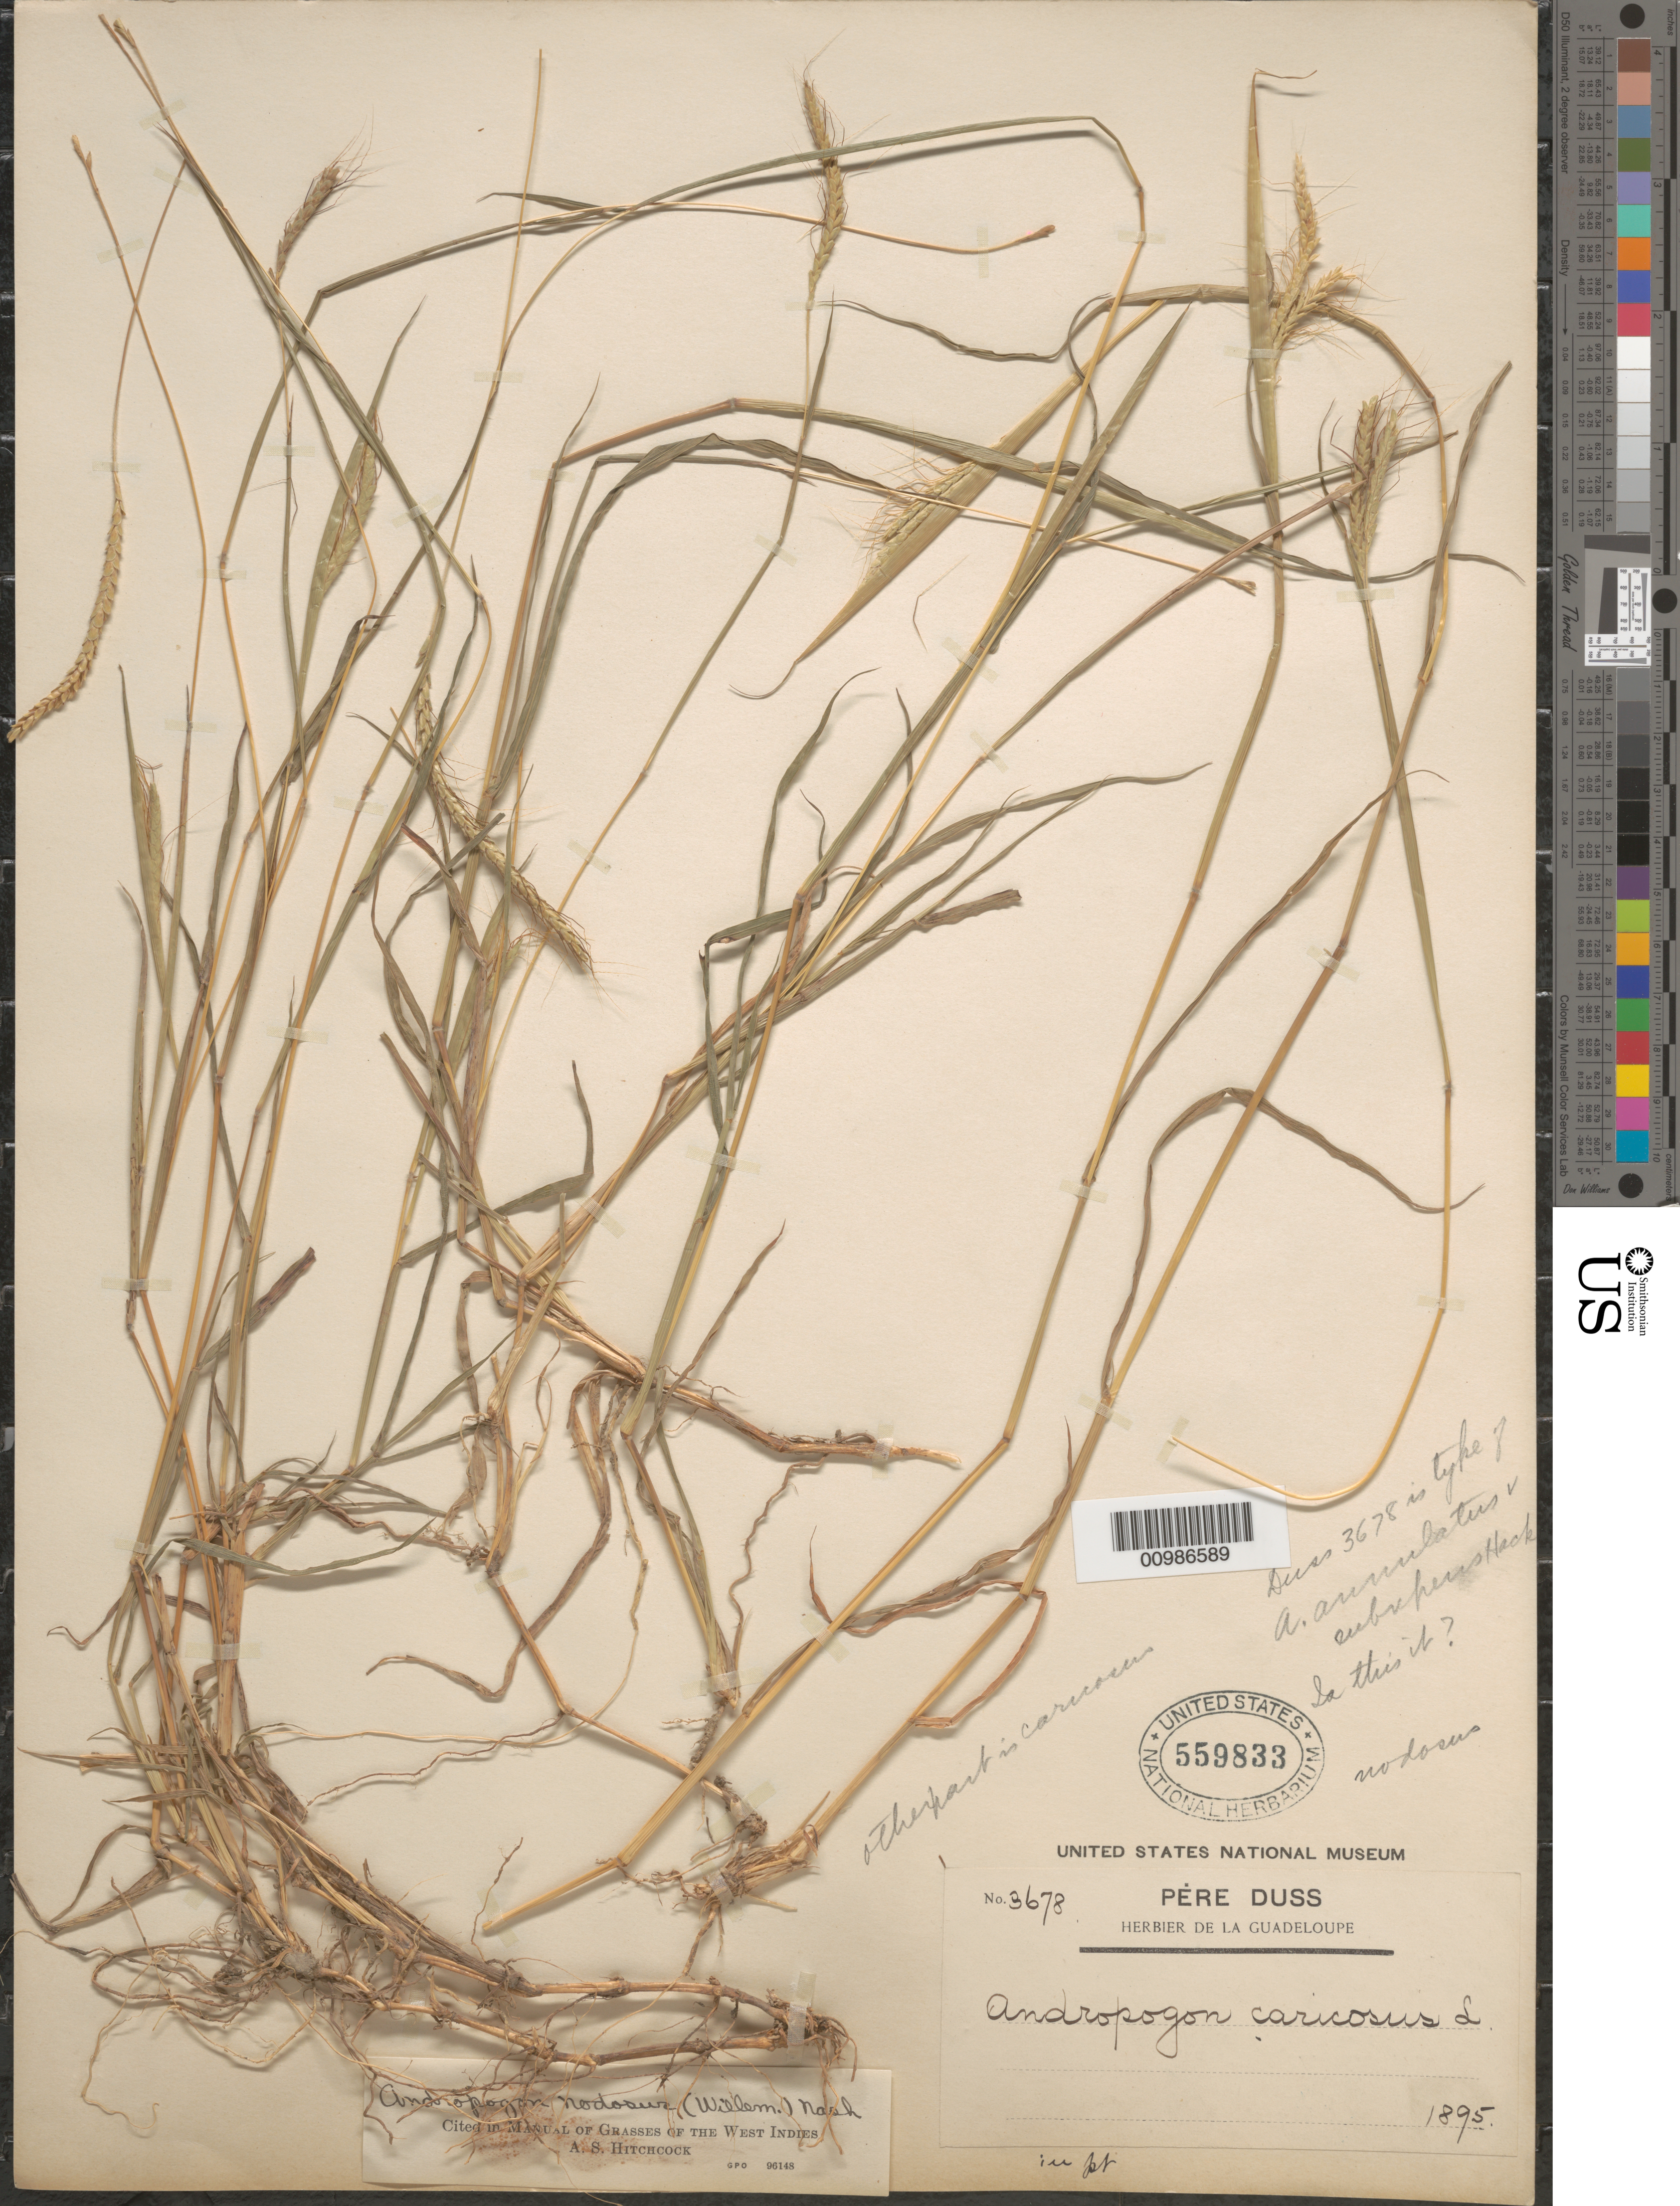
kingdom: Plantae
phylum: Tracheophyta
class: Liliopsida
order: Poales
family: Poaceae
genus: Andropogon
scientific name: Andropogon aristatus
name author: Poir.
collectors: Père Duss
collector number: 3678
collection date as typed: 1895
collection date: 1895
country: Guadeloupe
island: Basse Terre [Guadeloupe]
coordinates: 0 N, 0 E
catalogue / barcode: US 559833